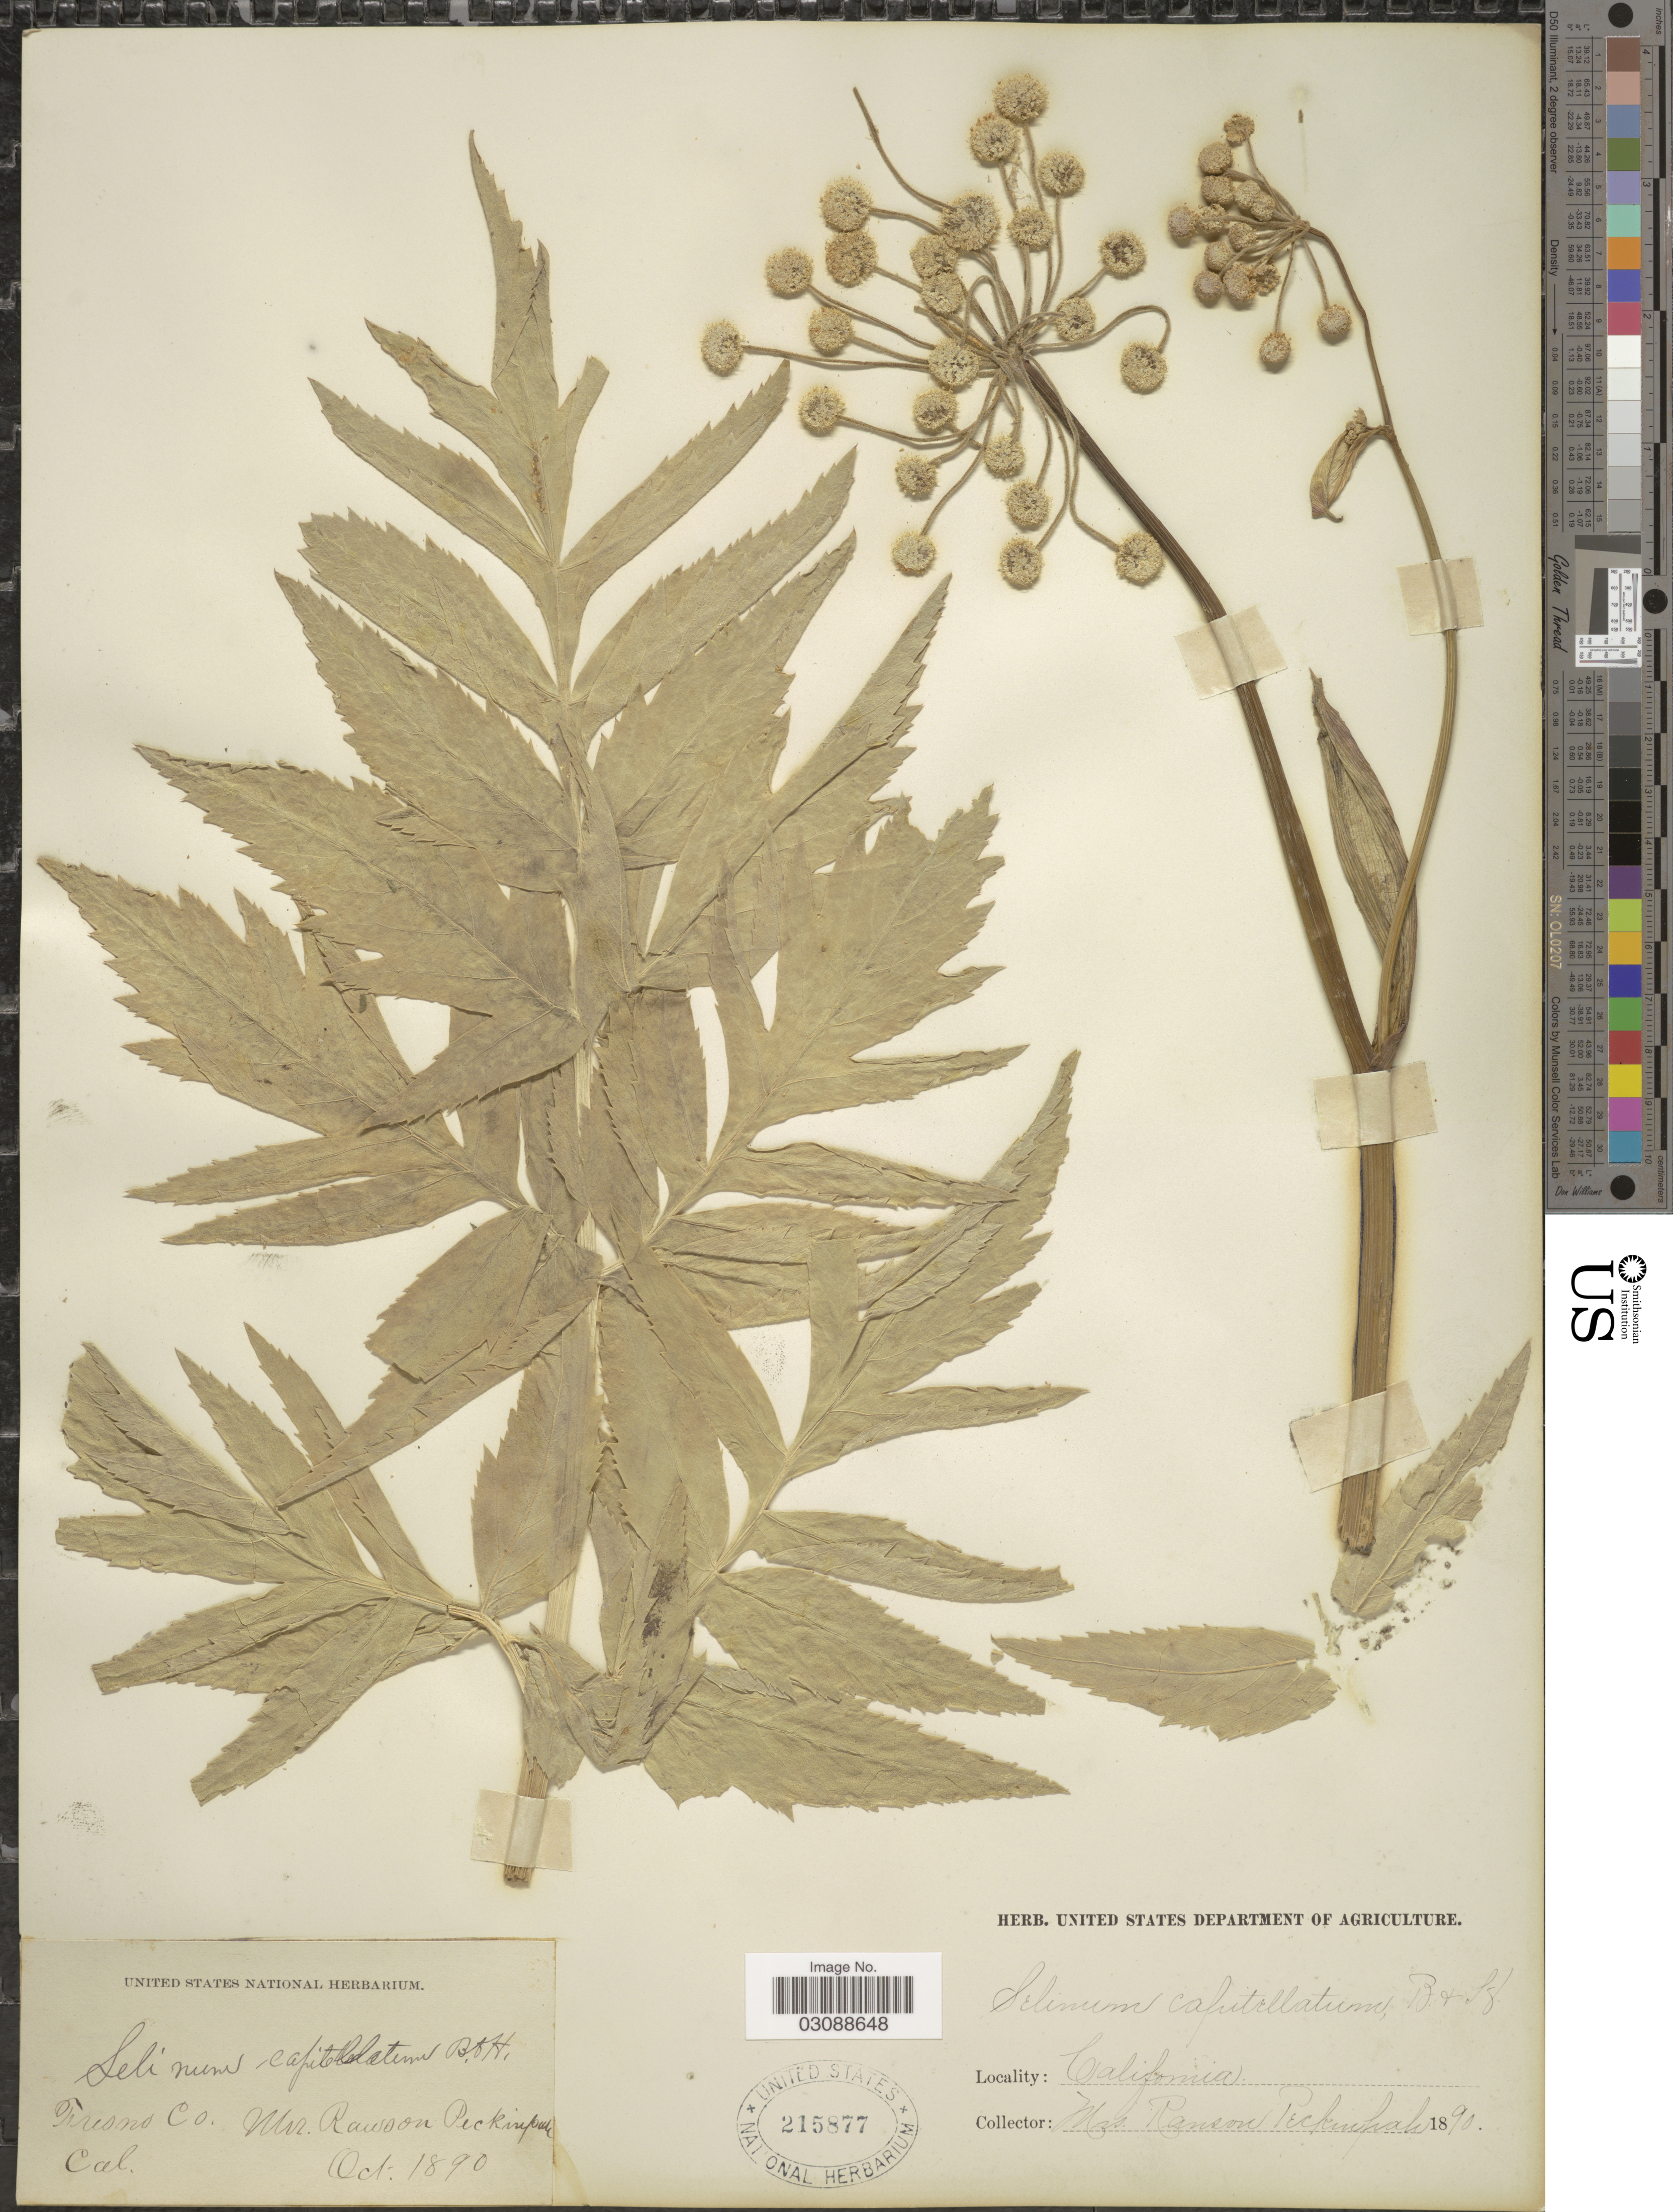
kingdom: Plantae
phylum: Tracheophyta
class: Magnoliopsida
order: Apiales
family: Apiaceae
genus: Sphenosciadium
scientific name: Sphenosciadium capitellatum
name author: A. Gray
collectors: R. Peckinpah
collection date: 1890-10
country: United States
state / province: California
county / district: Fresno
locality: Fresno Co.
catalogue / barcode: US 215877